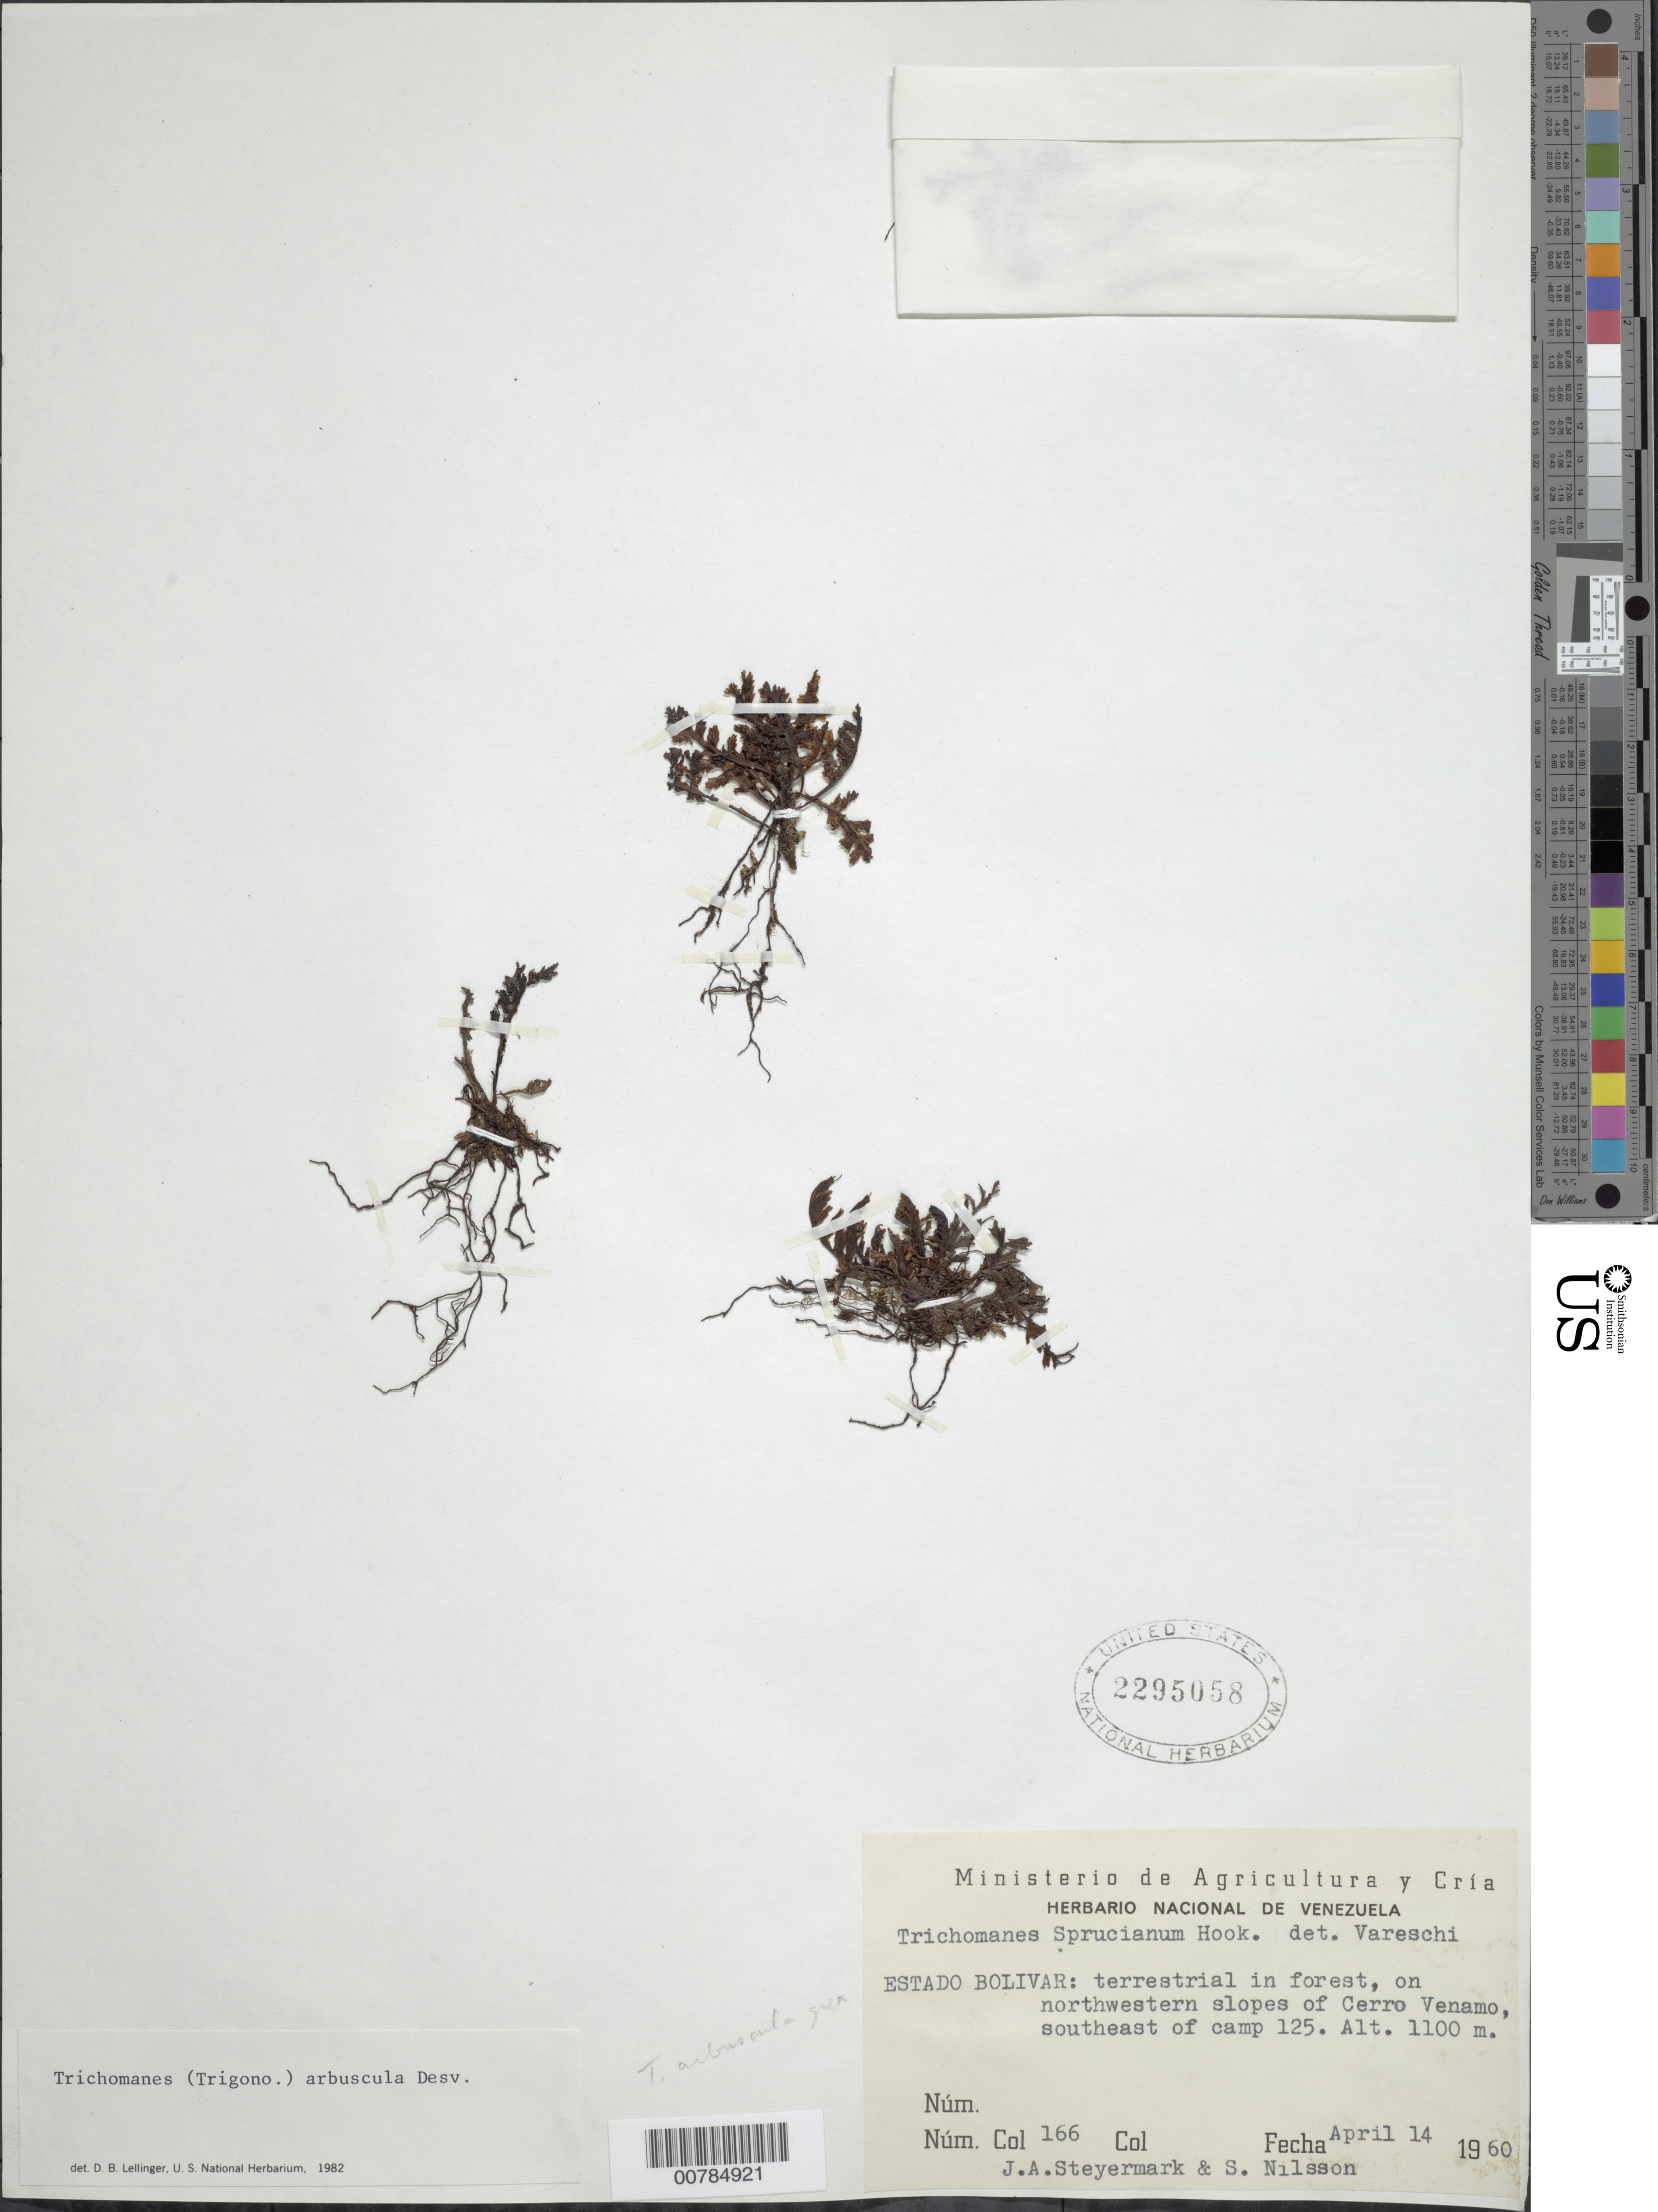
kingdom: Plantae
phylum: Tracheophyta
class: Polypodiopsida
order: Hymenophyllales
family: Hymenophyllaceae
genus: Trichomanes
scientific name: Trichomanes arbuscula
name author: Desv.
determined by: Lellinger, David B., (BOT), Smithsonian Institution - National Museum of Natural History (UNITED STATES)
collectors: J. Steyermark & S. Nilsson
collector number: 60 166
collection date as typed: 14-Apr-60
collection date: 1960-04-14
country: Venezuela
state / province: Bolívar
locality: Cerro Venamo, NW slopes, SE of campamento 125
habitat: Forest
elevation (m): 1100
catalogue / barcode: US 2295058